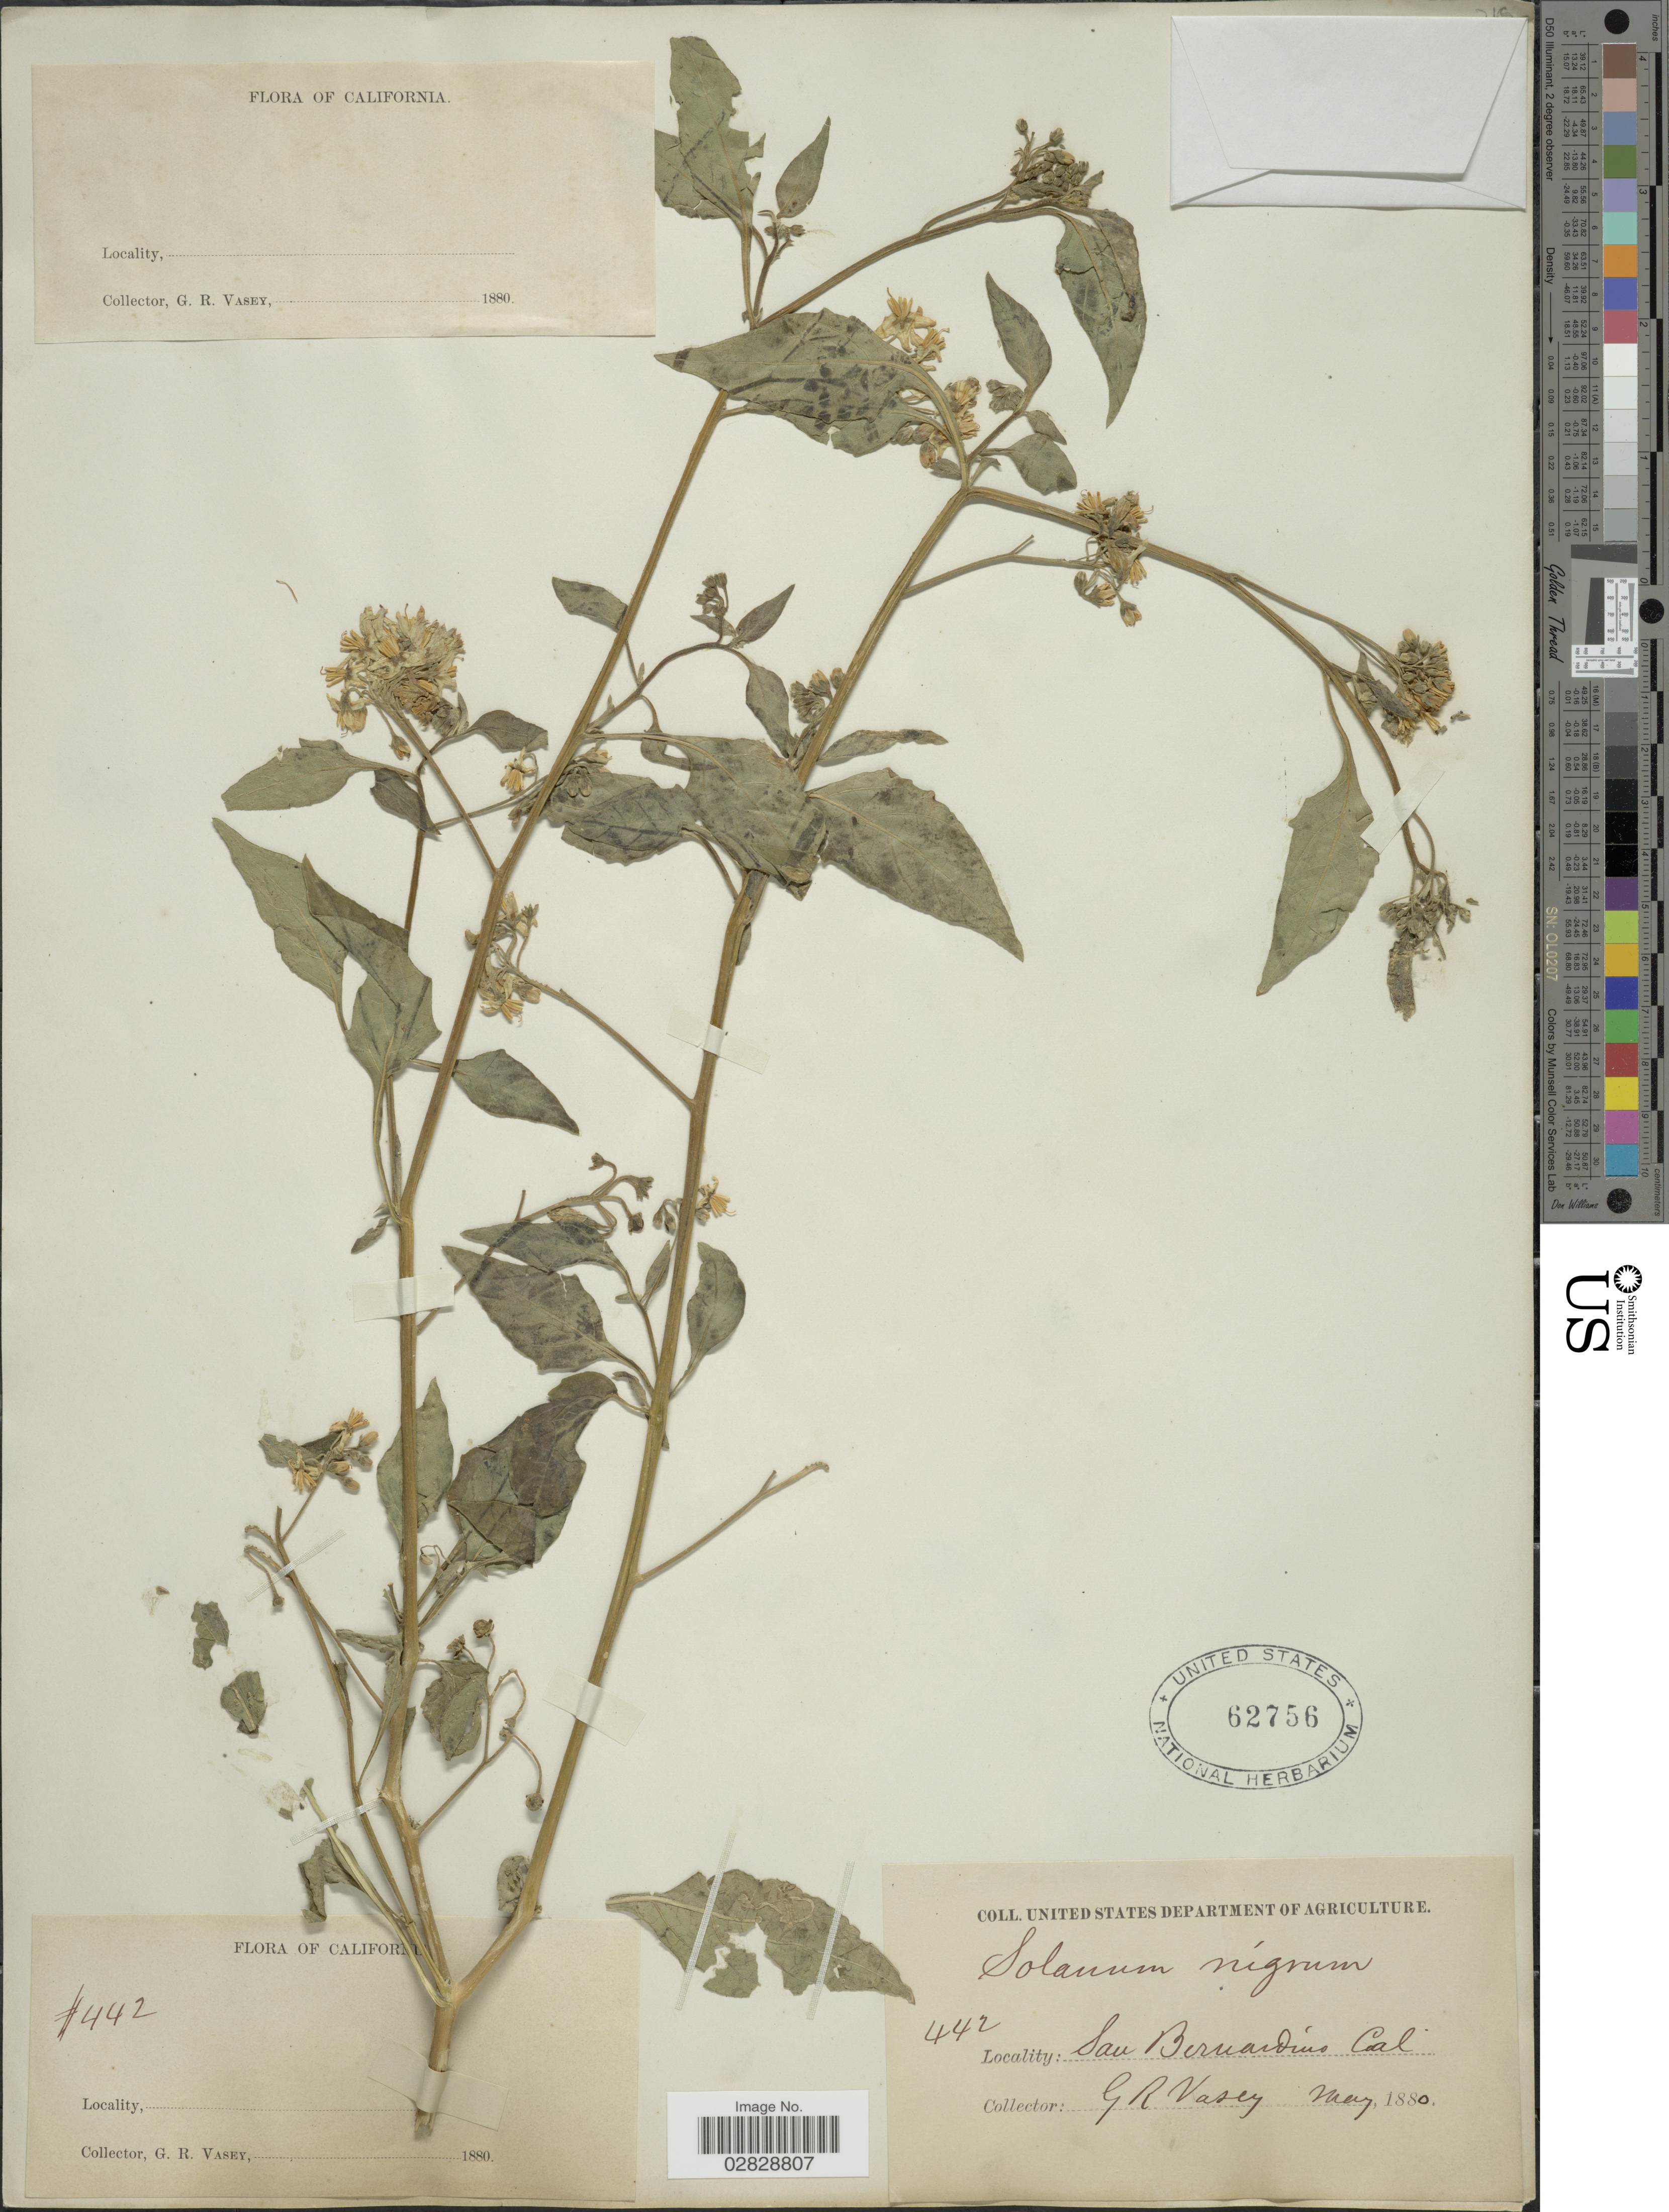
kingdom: Plantae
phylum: Tracheophyta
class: Magnoliopsida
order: Solanales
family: Solanaceae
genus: Solanum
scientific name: Solanum douglasii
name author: Dunal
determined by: Knapp, S. D.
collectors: G. R. Vasey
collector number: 442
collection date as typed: May 1880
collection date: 1880-05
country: United States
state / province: California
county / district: San Bernardino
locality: San Bernardino Mts.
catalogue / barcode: US 62756